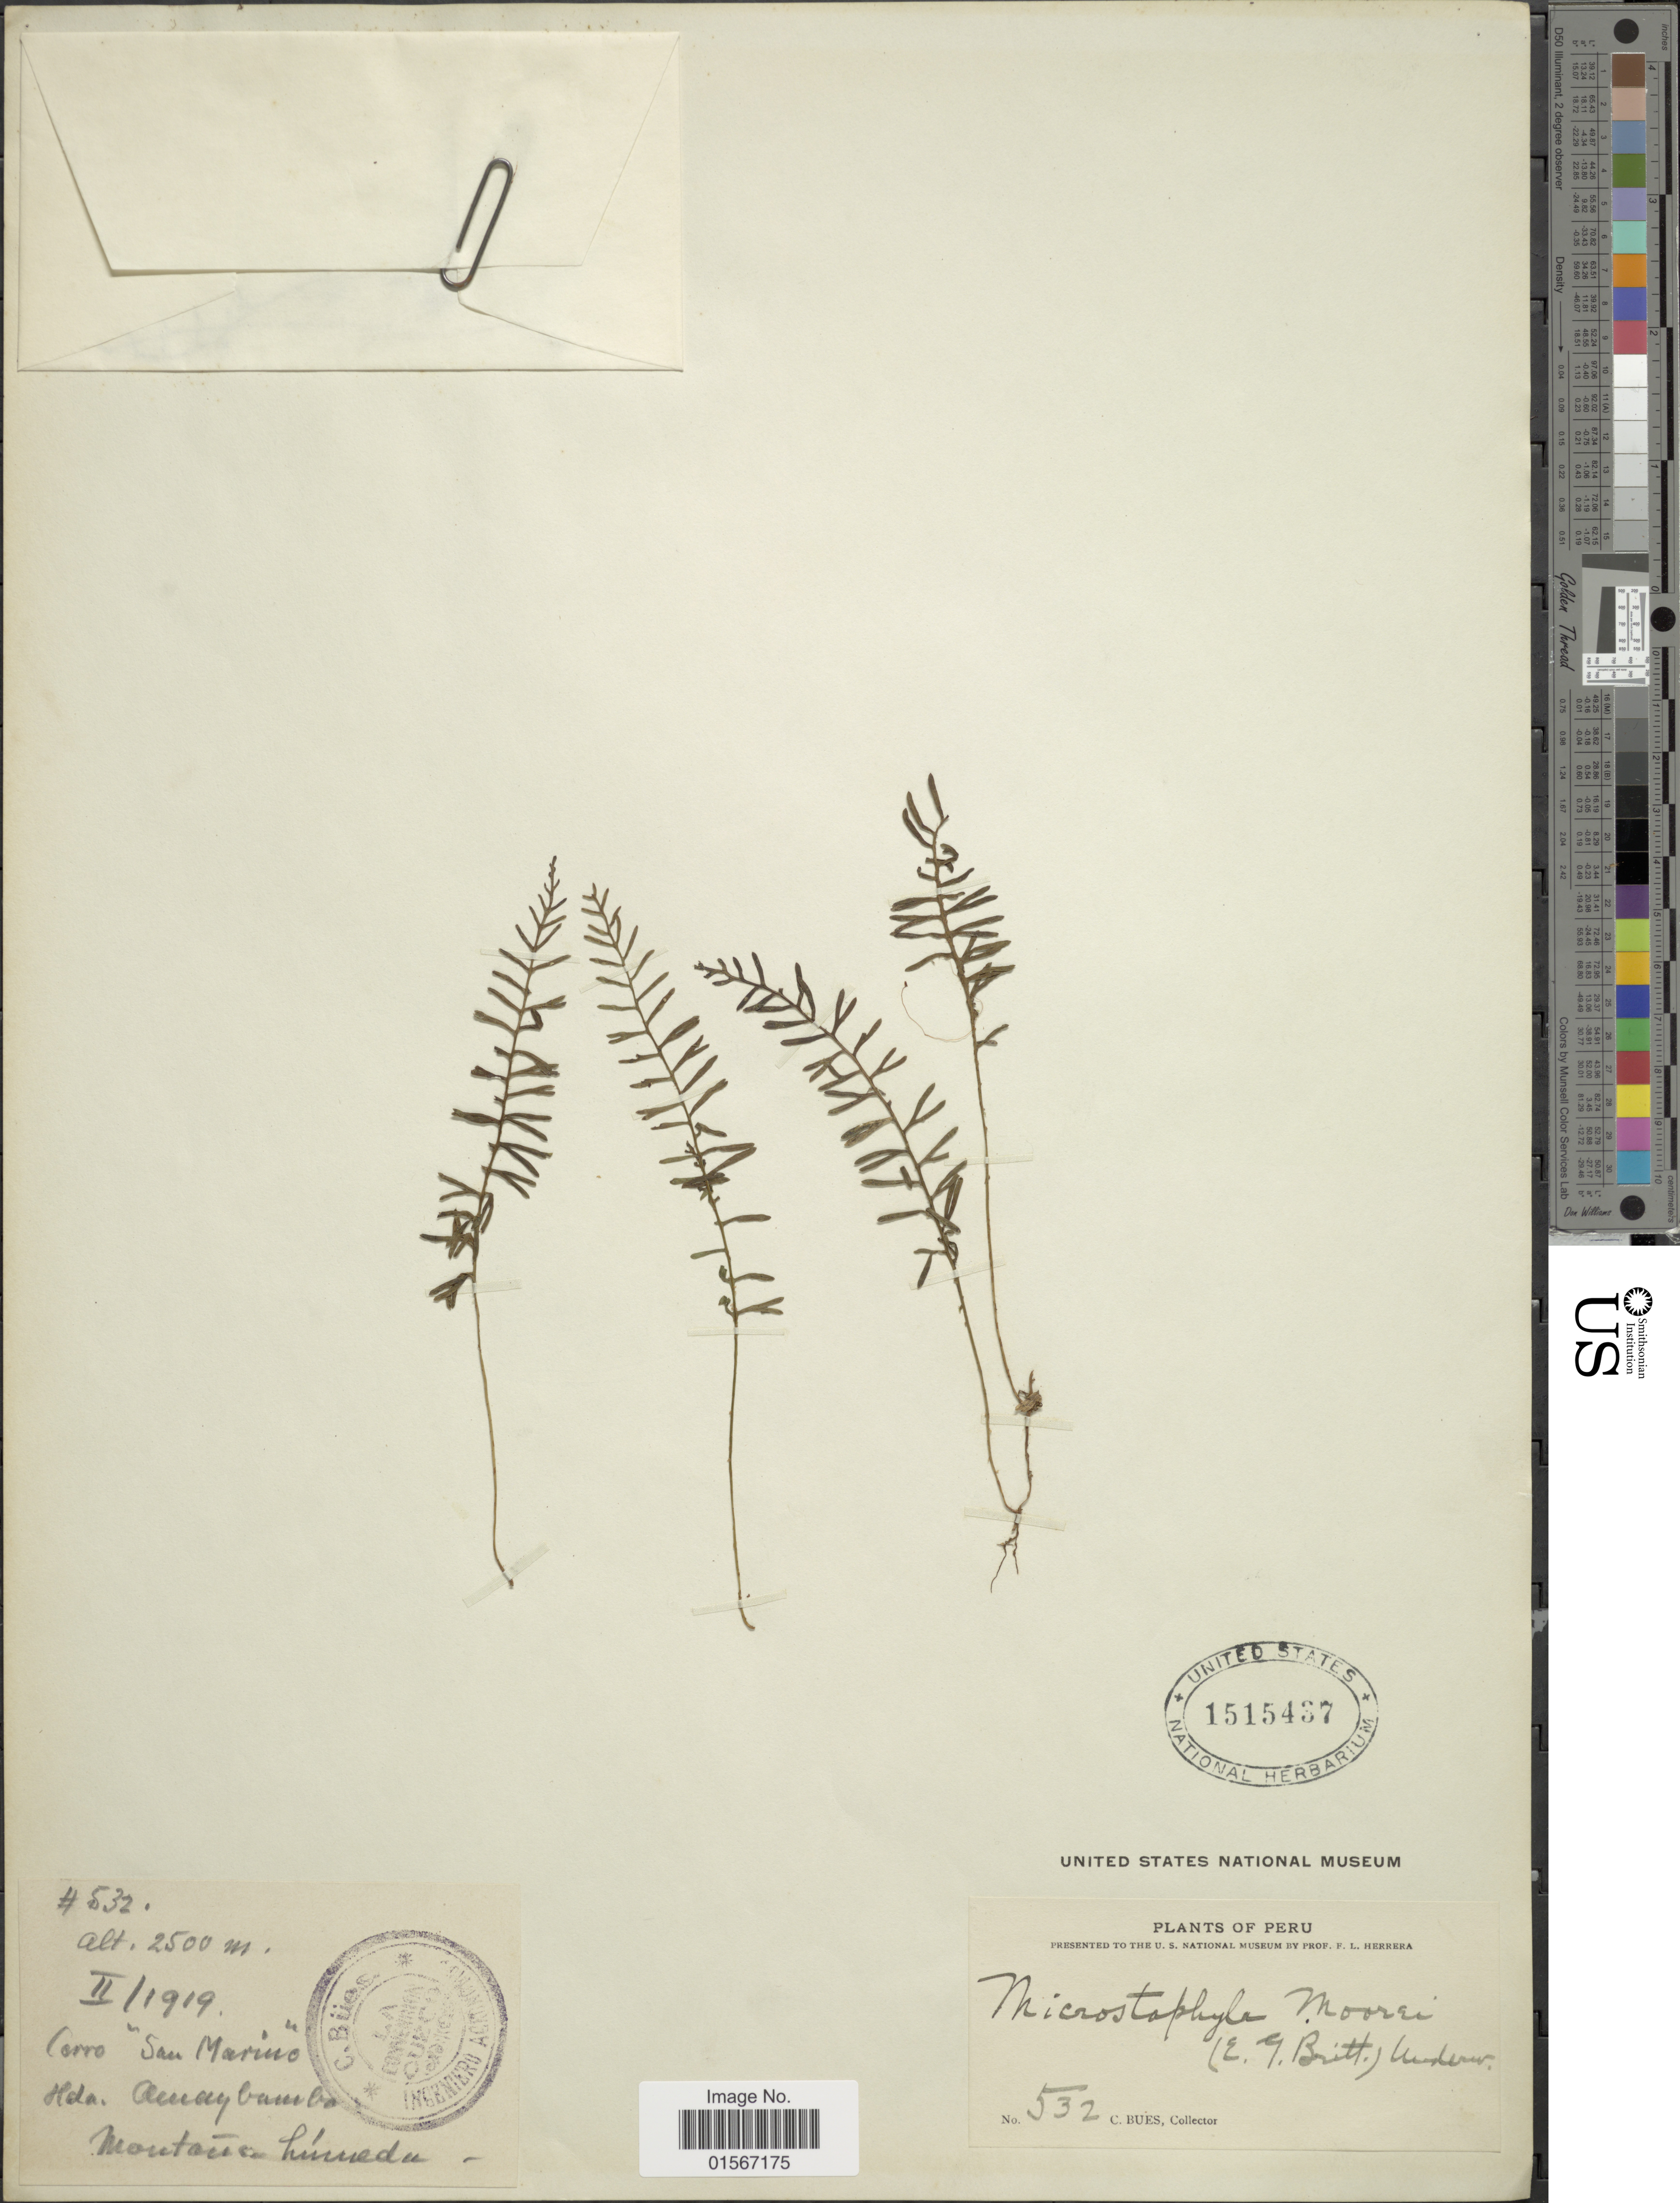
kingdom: Plantae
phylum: Tracheophyta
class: Polypodiopsida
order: Polypodiales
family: Dryopteridaceae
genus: Elaphoglossum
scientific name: Elaphoglossum moorei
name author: (E. Britton) Christ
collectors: C. Bues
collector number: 532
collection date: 1919-02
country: Peru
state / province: Cusco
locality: Peru, Cerro "San Marino" Hda. Amaybamba, Montana húmeda.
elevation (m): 2500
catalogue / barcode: US 1515437